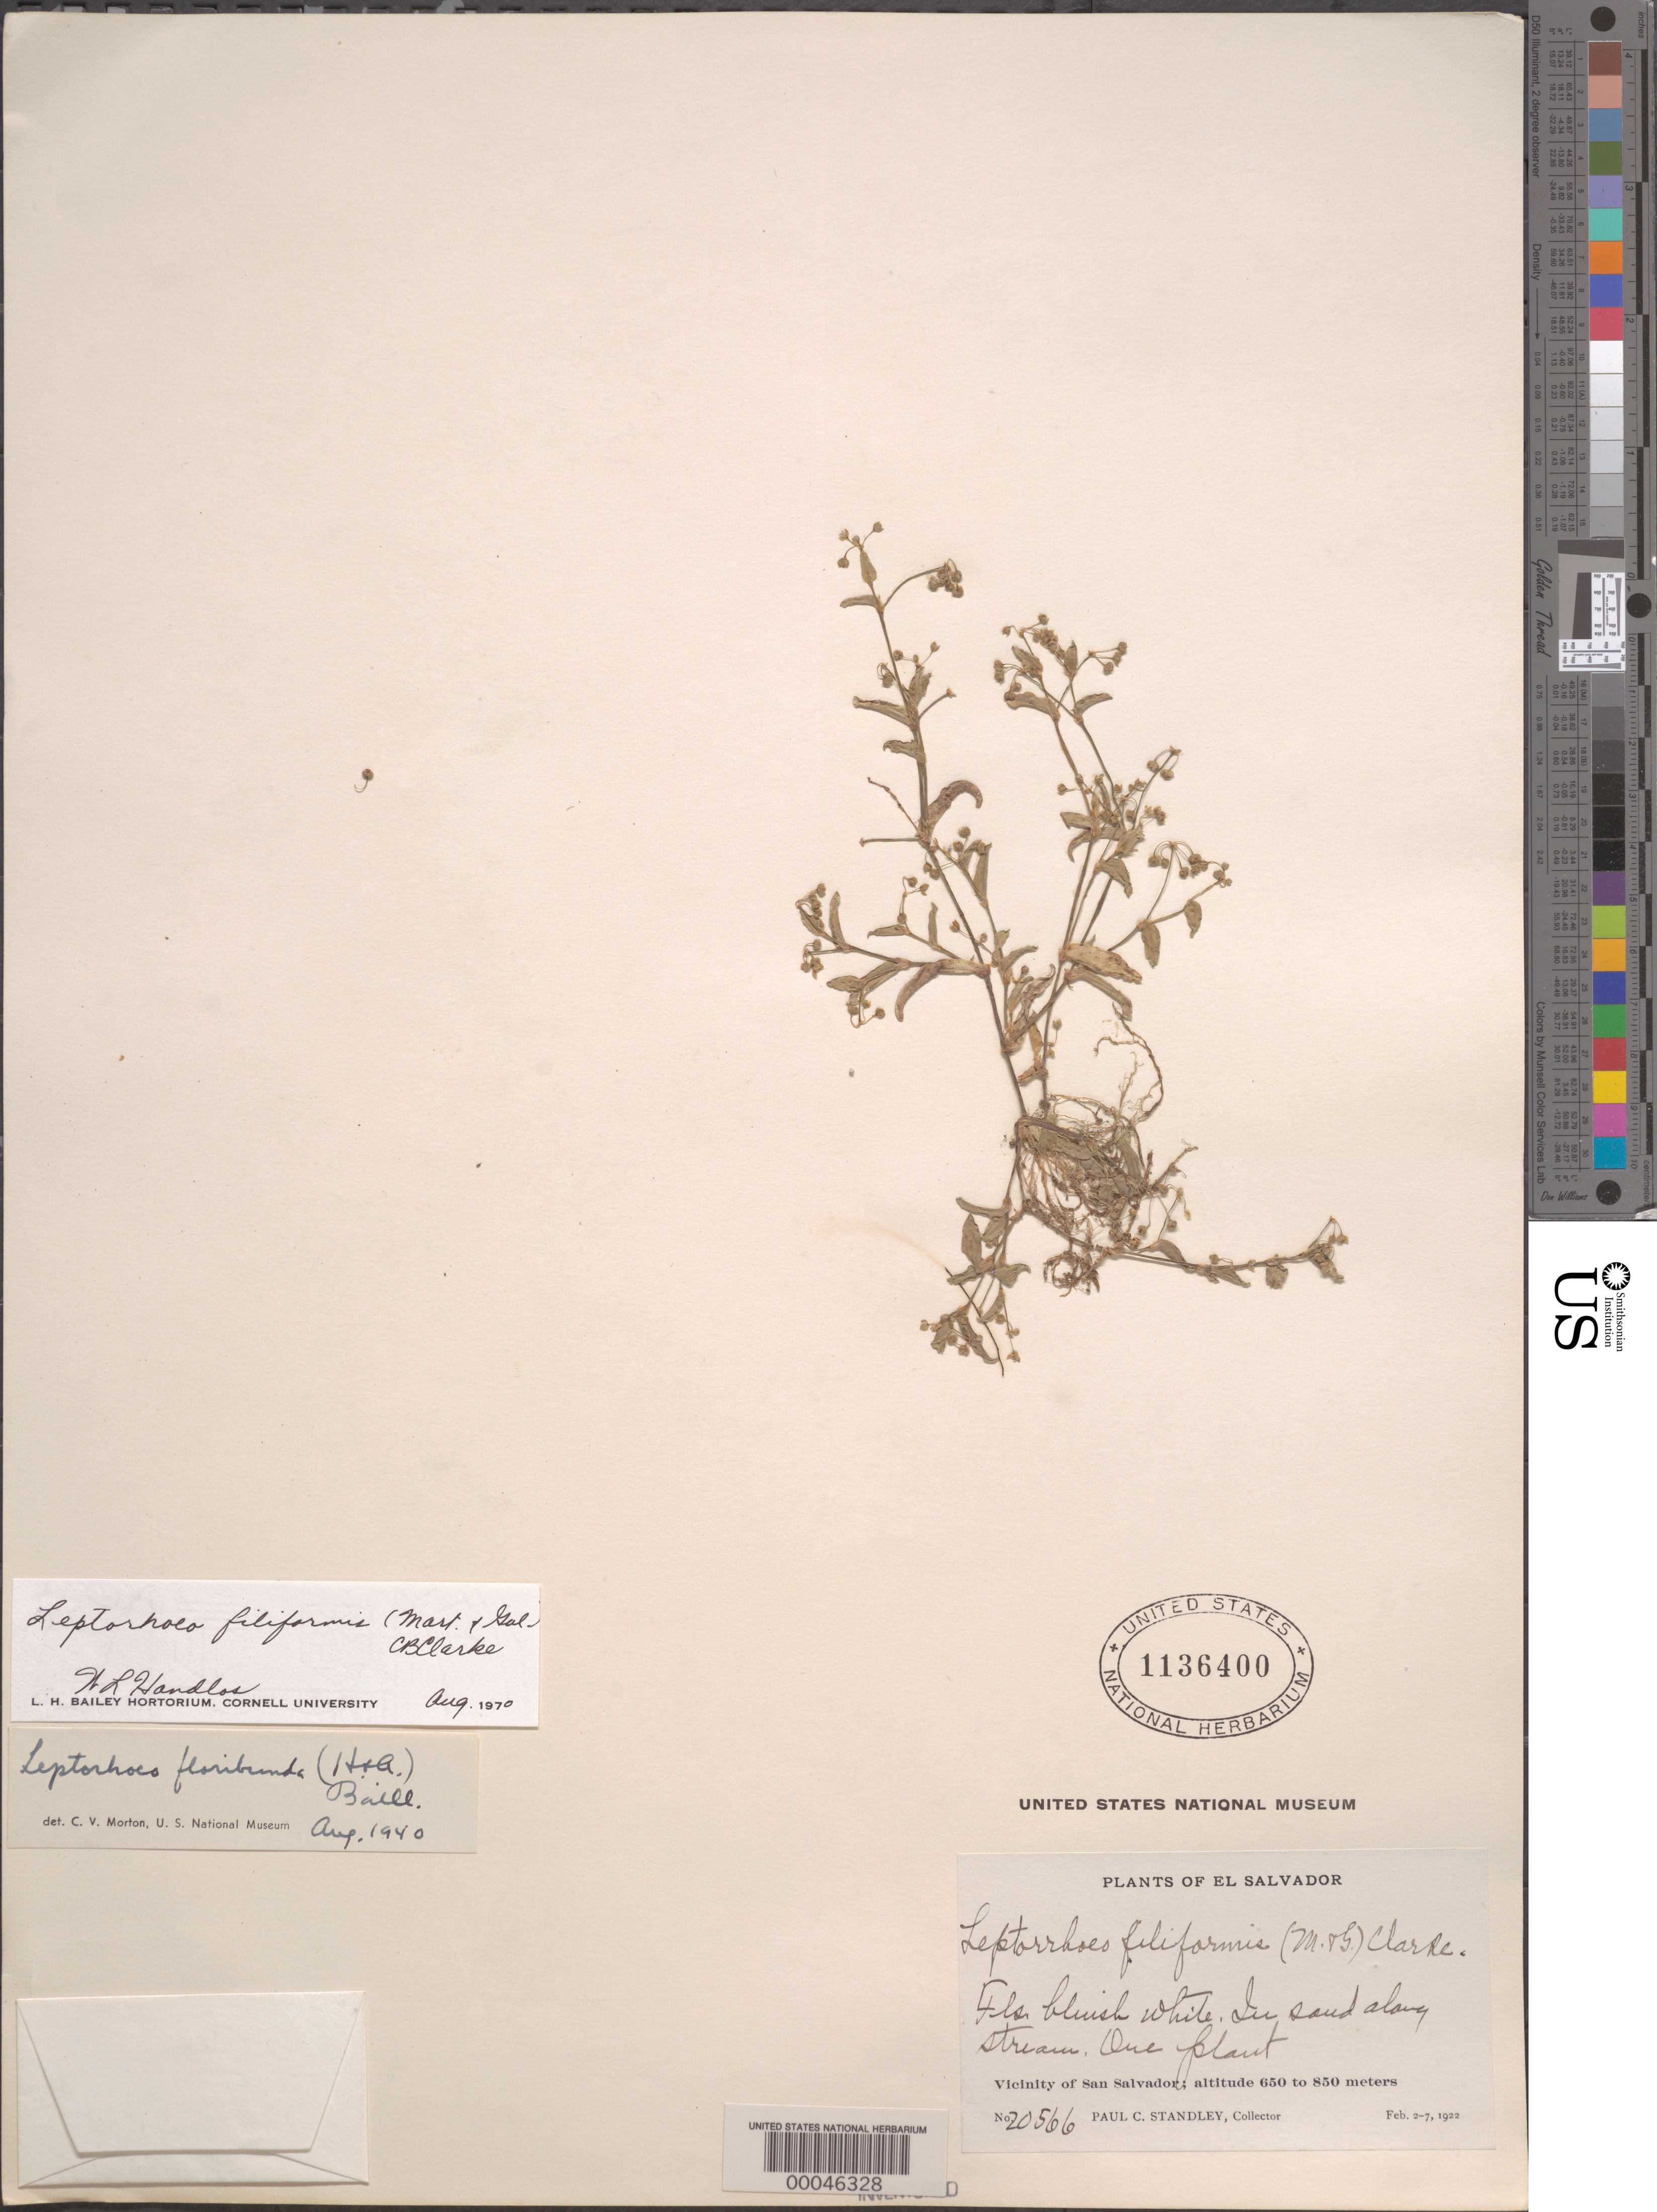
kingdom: Plantae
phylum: Tracheophyta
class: Liliopsida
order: Commelinales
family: Commelinaceae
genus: Callisia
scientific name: Callisia filiformis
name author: (M. Martens & Galeotti) D.R. Hunt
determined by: Handlos, W. L.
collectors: P. C. Standley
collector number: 20566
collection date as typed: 02 Feb 1922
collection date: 1922-02-02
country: El Salvador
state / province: San Salvador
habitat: Sandy riverbank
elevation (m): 650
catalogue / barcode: US 1136400